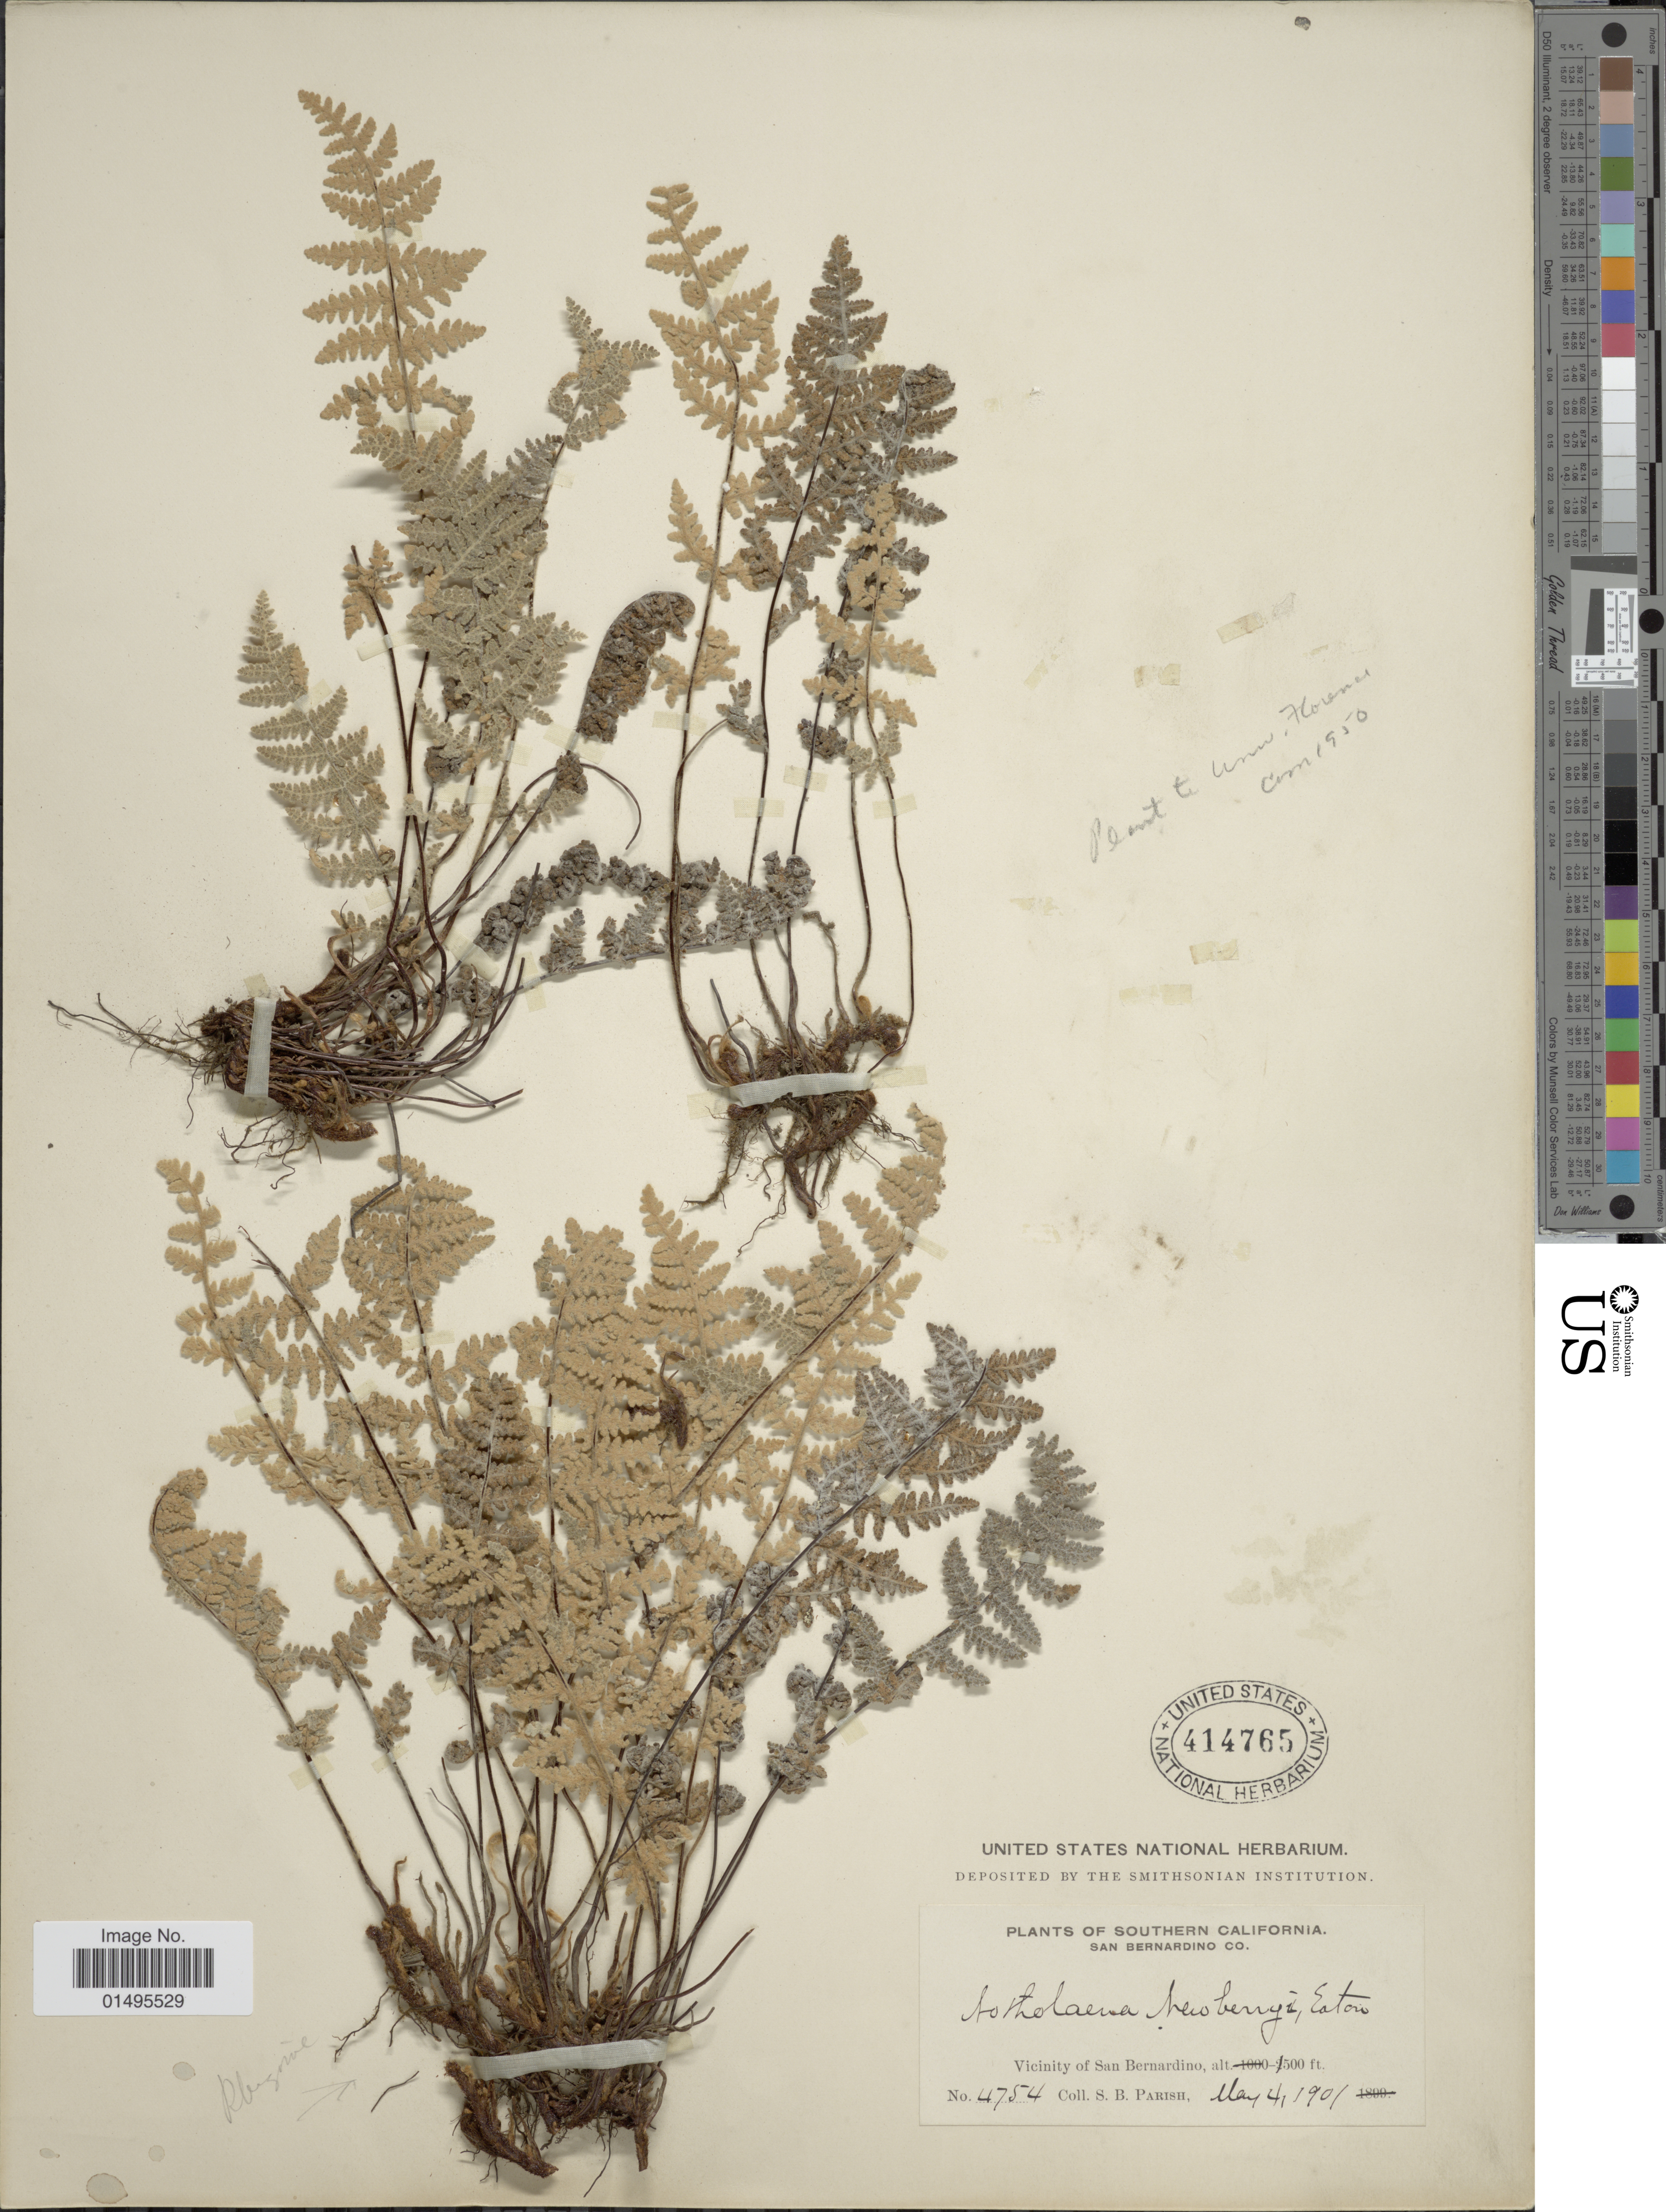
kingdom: Plantae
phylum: Tracheophyta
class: Polypodiopsida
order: Polypodiales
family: Pteridaceae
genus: Notholaena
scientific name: Notholaena newberryi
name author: D.C. Eaton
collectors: S. B. Parish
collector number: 4754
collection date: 1901-05-04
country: United States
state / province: California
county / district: San Bernardino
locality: Southern California, San Bernardino Co., Vicinity of San Bernardino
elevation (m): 457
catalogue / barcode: US 414765